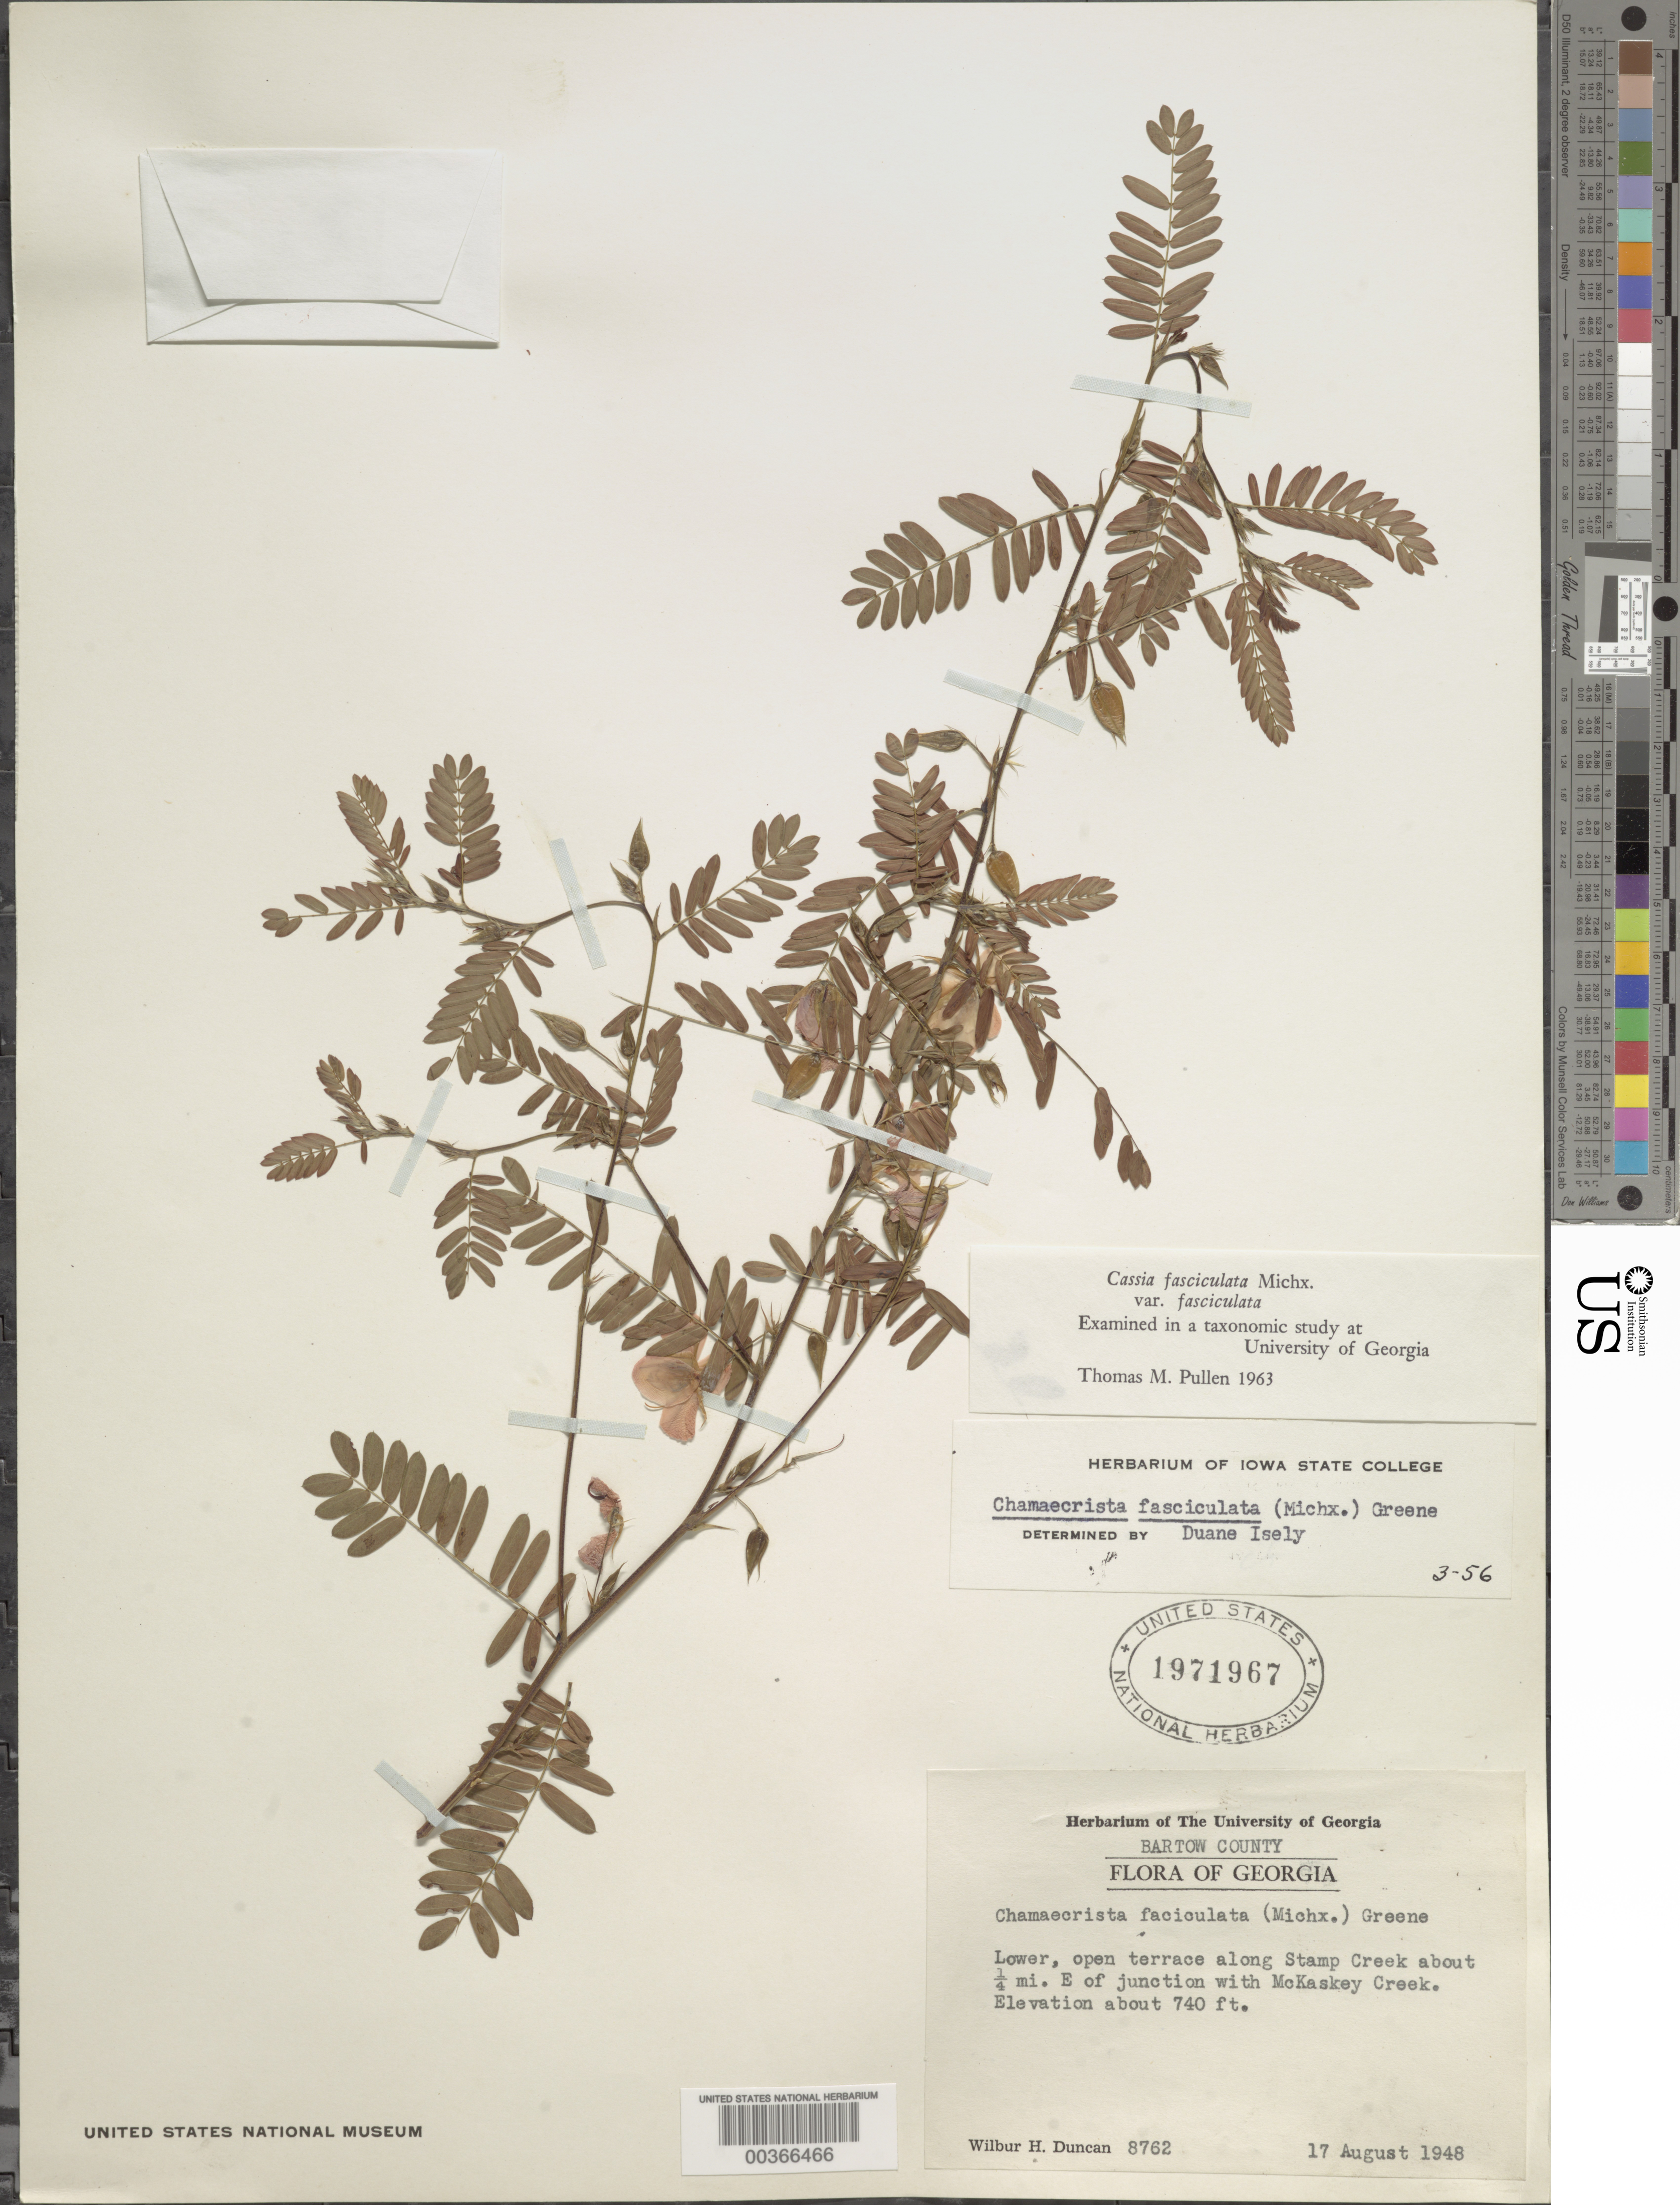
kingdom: Plantae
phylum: Tracheophyta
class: Magnoliopsida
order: Fabales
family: Fabaceae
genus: Chamaecrista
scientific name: Chamaecrista fasciculata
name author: (Michx.) Greene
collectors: W. H. Duncan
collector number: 8762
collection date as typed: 17 Aug 1948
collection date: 1948-08-17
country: United States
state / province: Georgia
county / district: Bartow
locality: Along stamp creek about 0.25 mi e of junction with mckaskey creek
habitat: Lower, open terrace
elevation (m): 226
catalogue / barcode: US 1971967